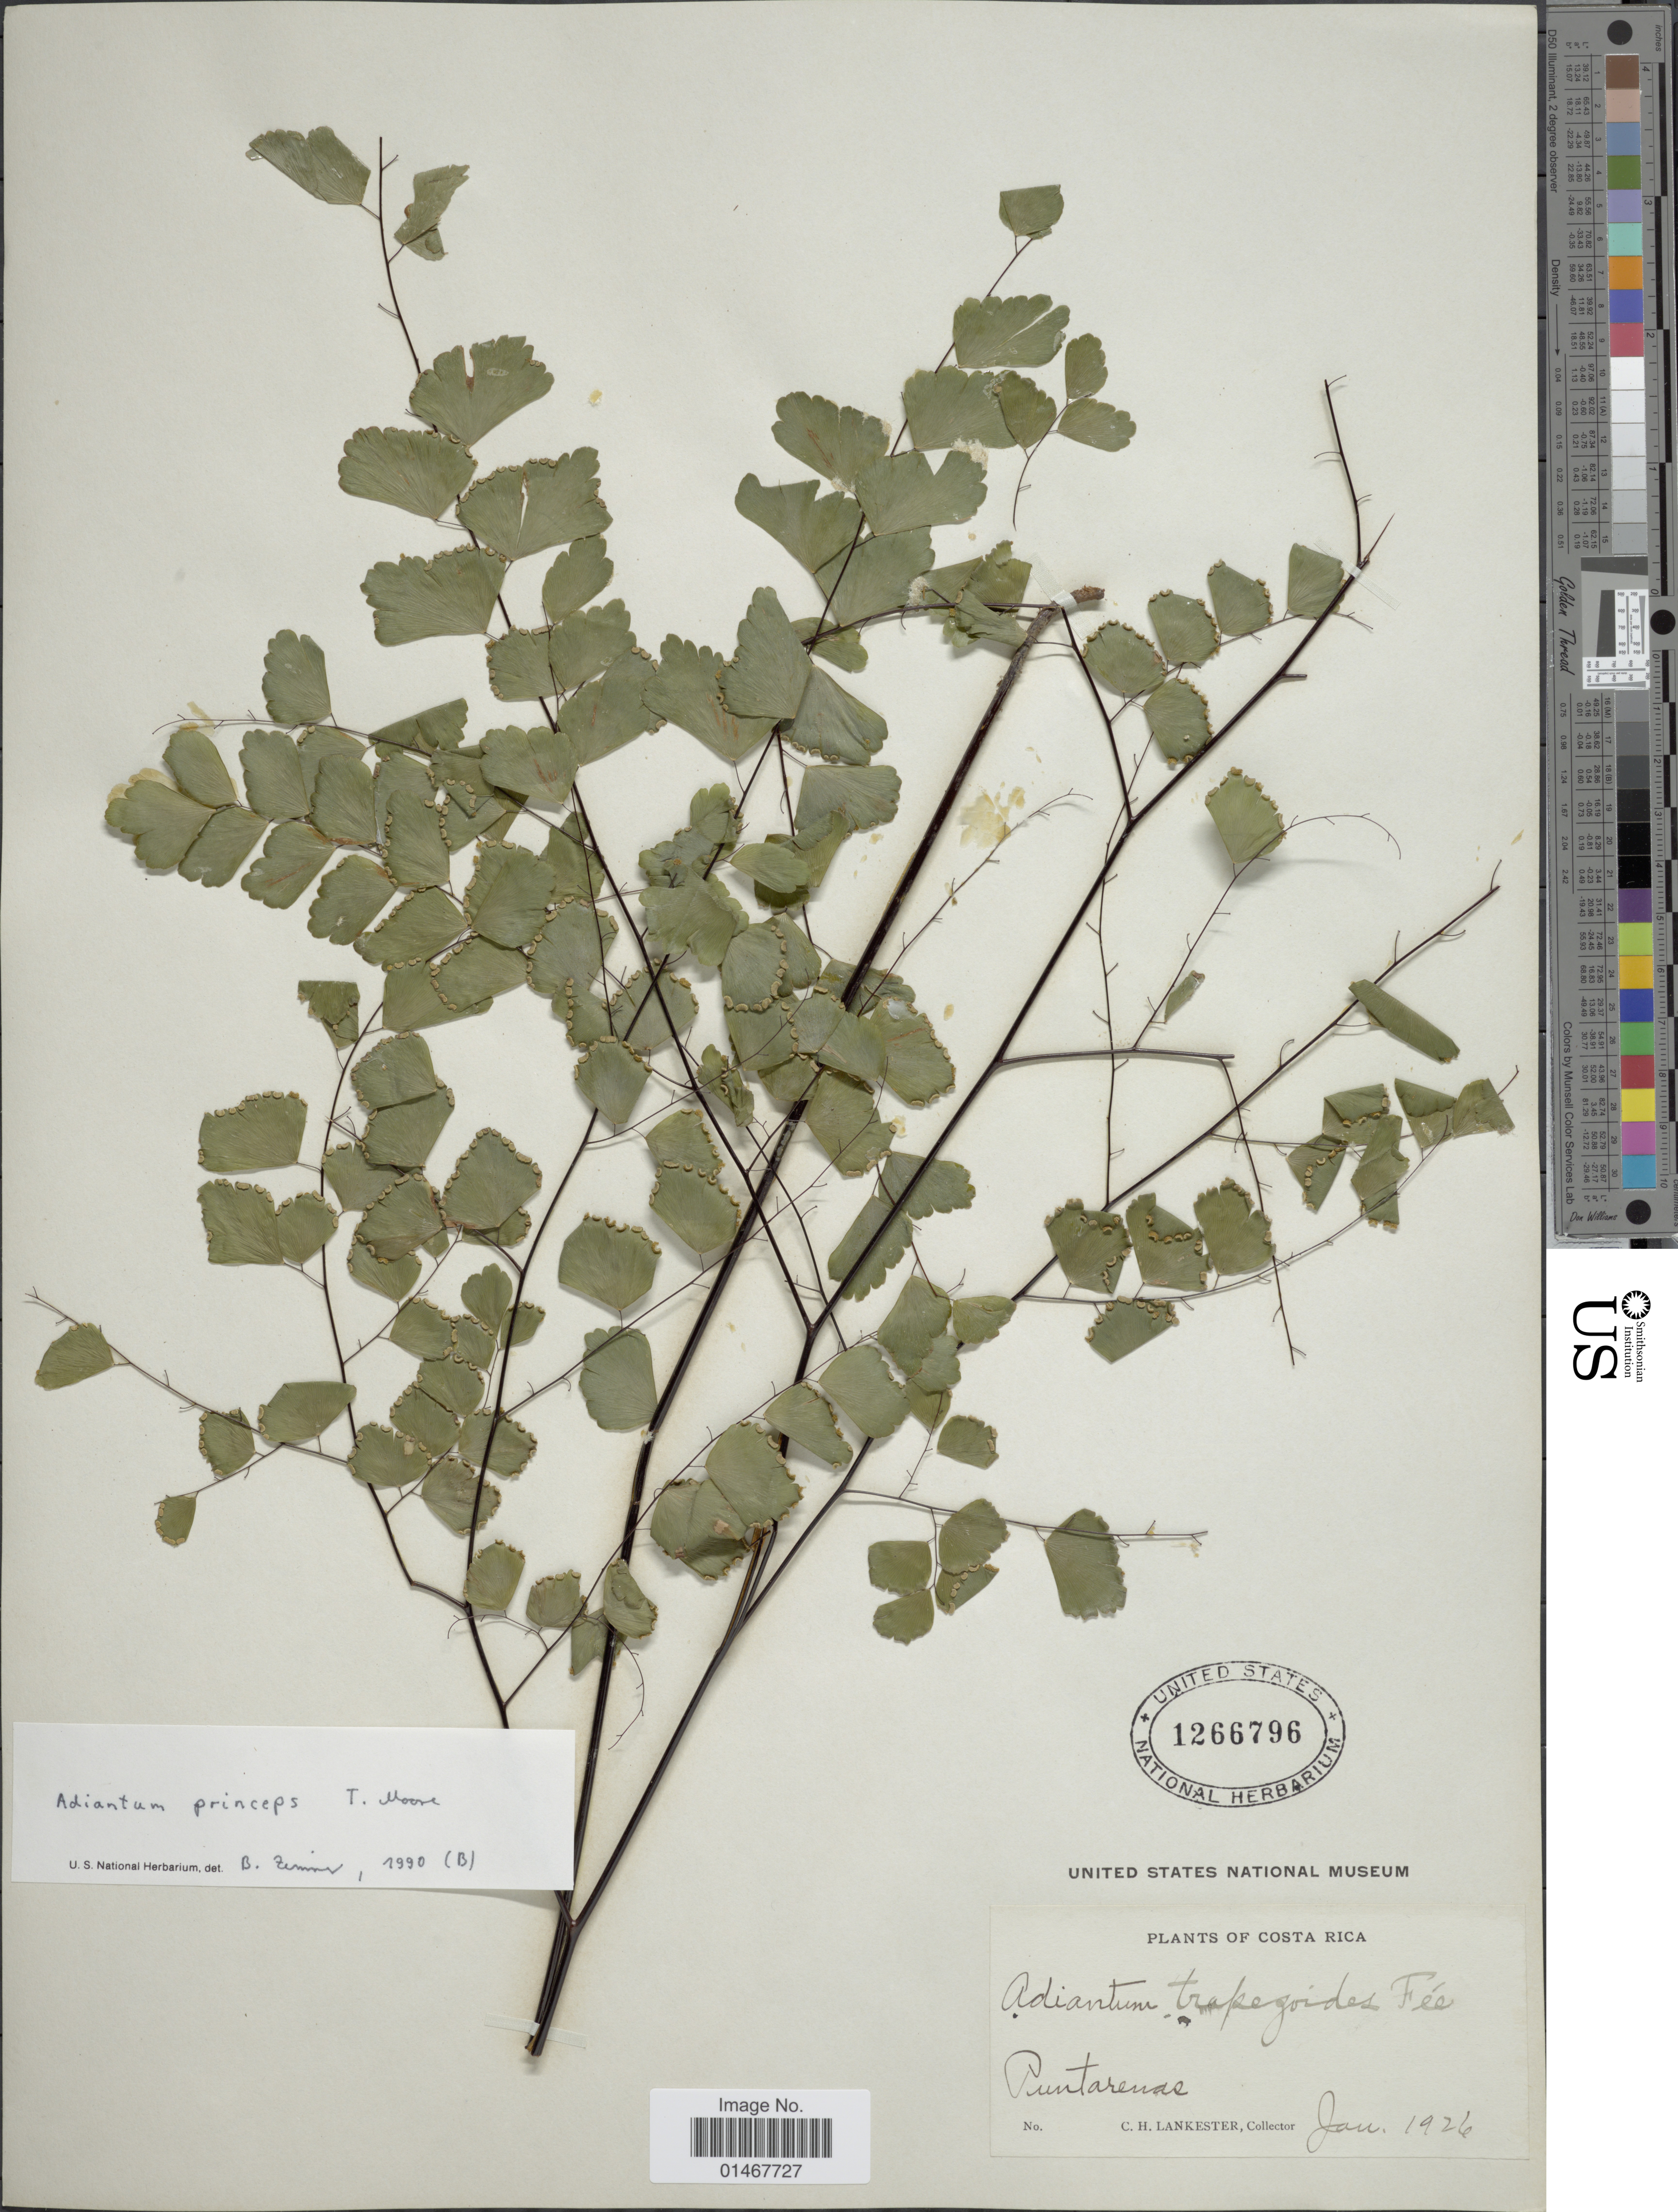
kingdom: Plantae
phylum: Tracheophyta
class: Polypodiopsida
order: Polypodiales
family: Pteridaceae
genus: Adiantum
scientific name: Adiantum princeps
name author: T. Moore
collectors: C. H. Lankester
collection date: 1926-01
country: Costa Rica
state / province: Puntarenas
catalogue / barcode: US 1266796